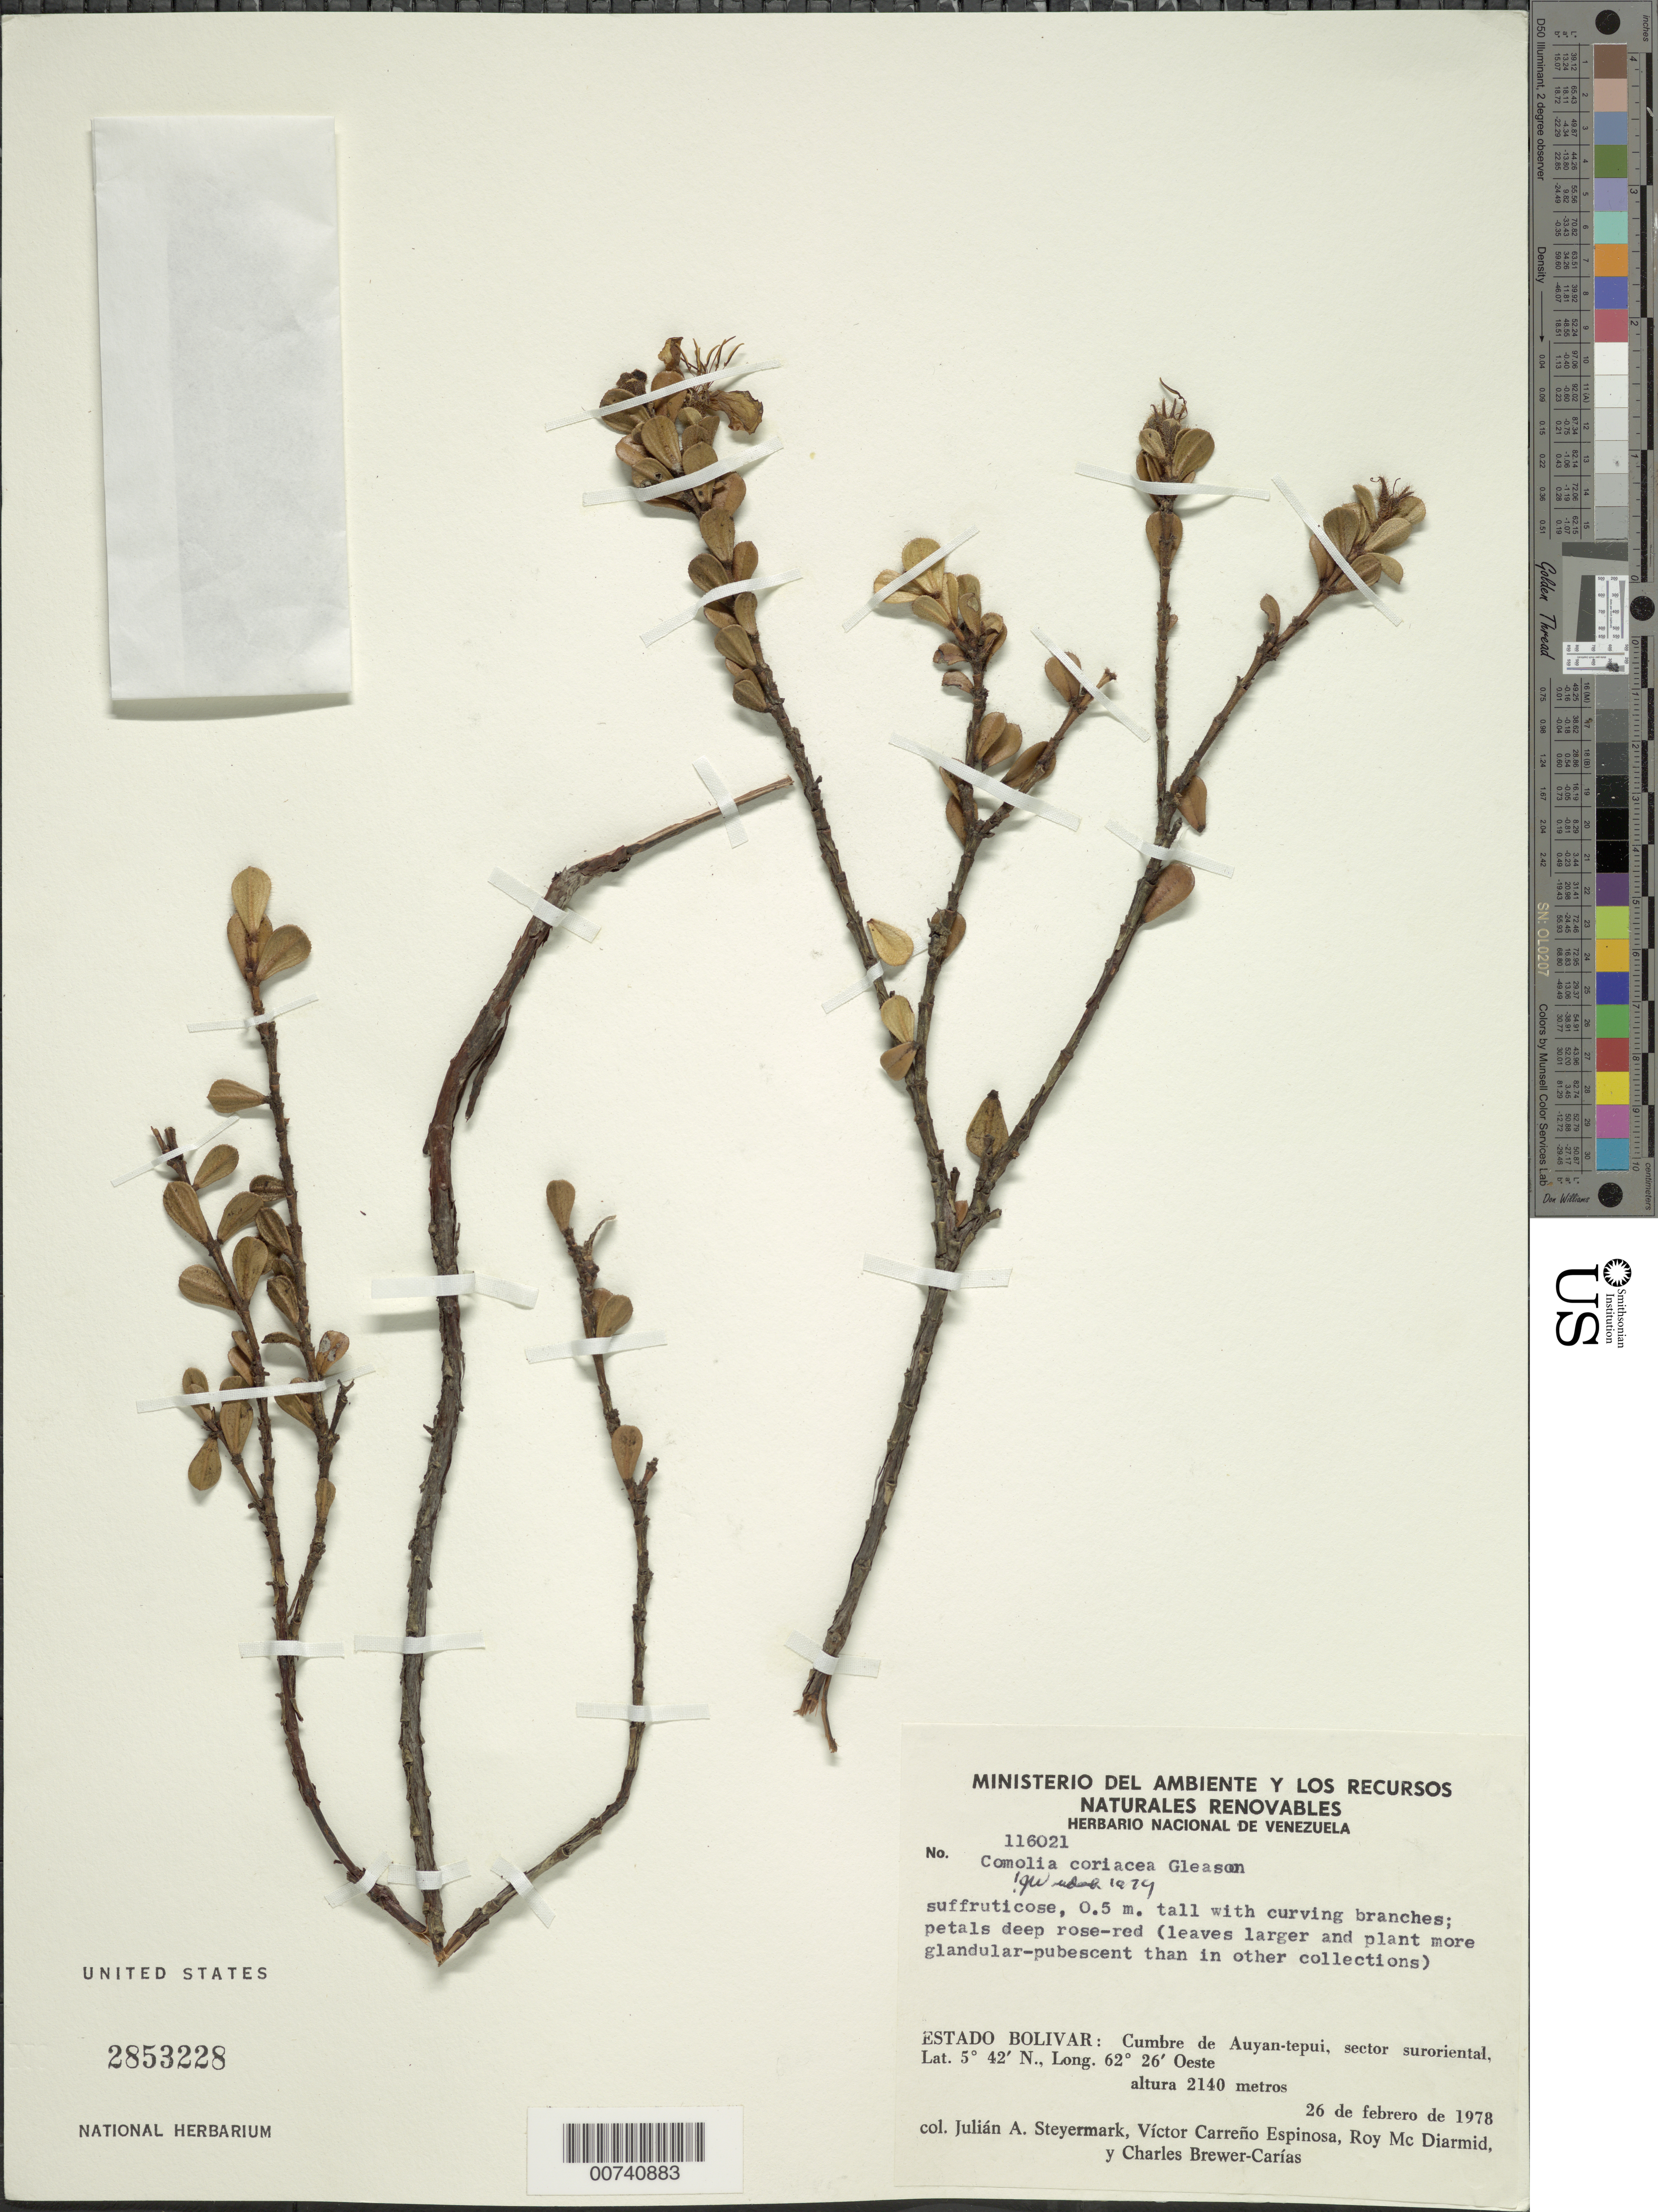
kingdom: Plantae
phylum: Tracheophyta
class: Magnoliopsida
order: Myrtales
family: Melastomataceae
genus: Comoliopsis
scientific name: Comoliopsis coriacea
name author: (Gleason) M.J. Rocha & P.J.F. Guim.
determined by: Nunes da Silva, Diego, (RB), Jardim Botanico do Rio de Janeiro - Herbario (BRAZIL)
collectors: J. Steyermark, V. Carreño E., R. Mc Diarmid & C. Brewer-Carias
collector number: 116021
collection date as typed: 26-Feb-78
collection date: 1978-02-26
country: Venezuela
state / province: Bolívar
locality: Auyan-tepuí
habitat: Summit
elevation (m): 2140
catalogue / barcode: US 2853228